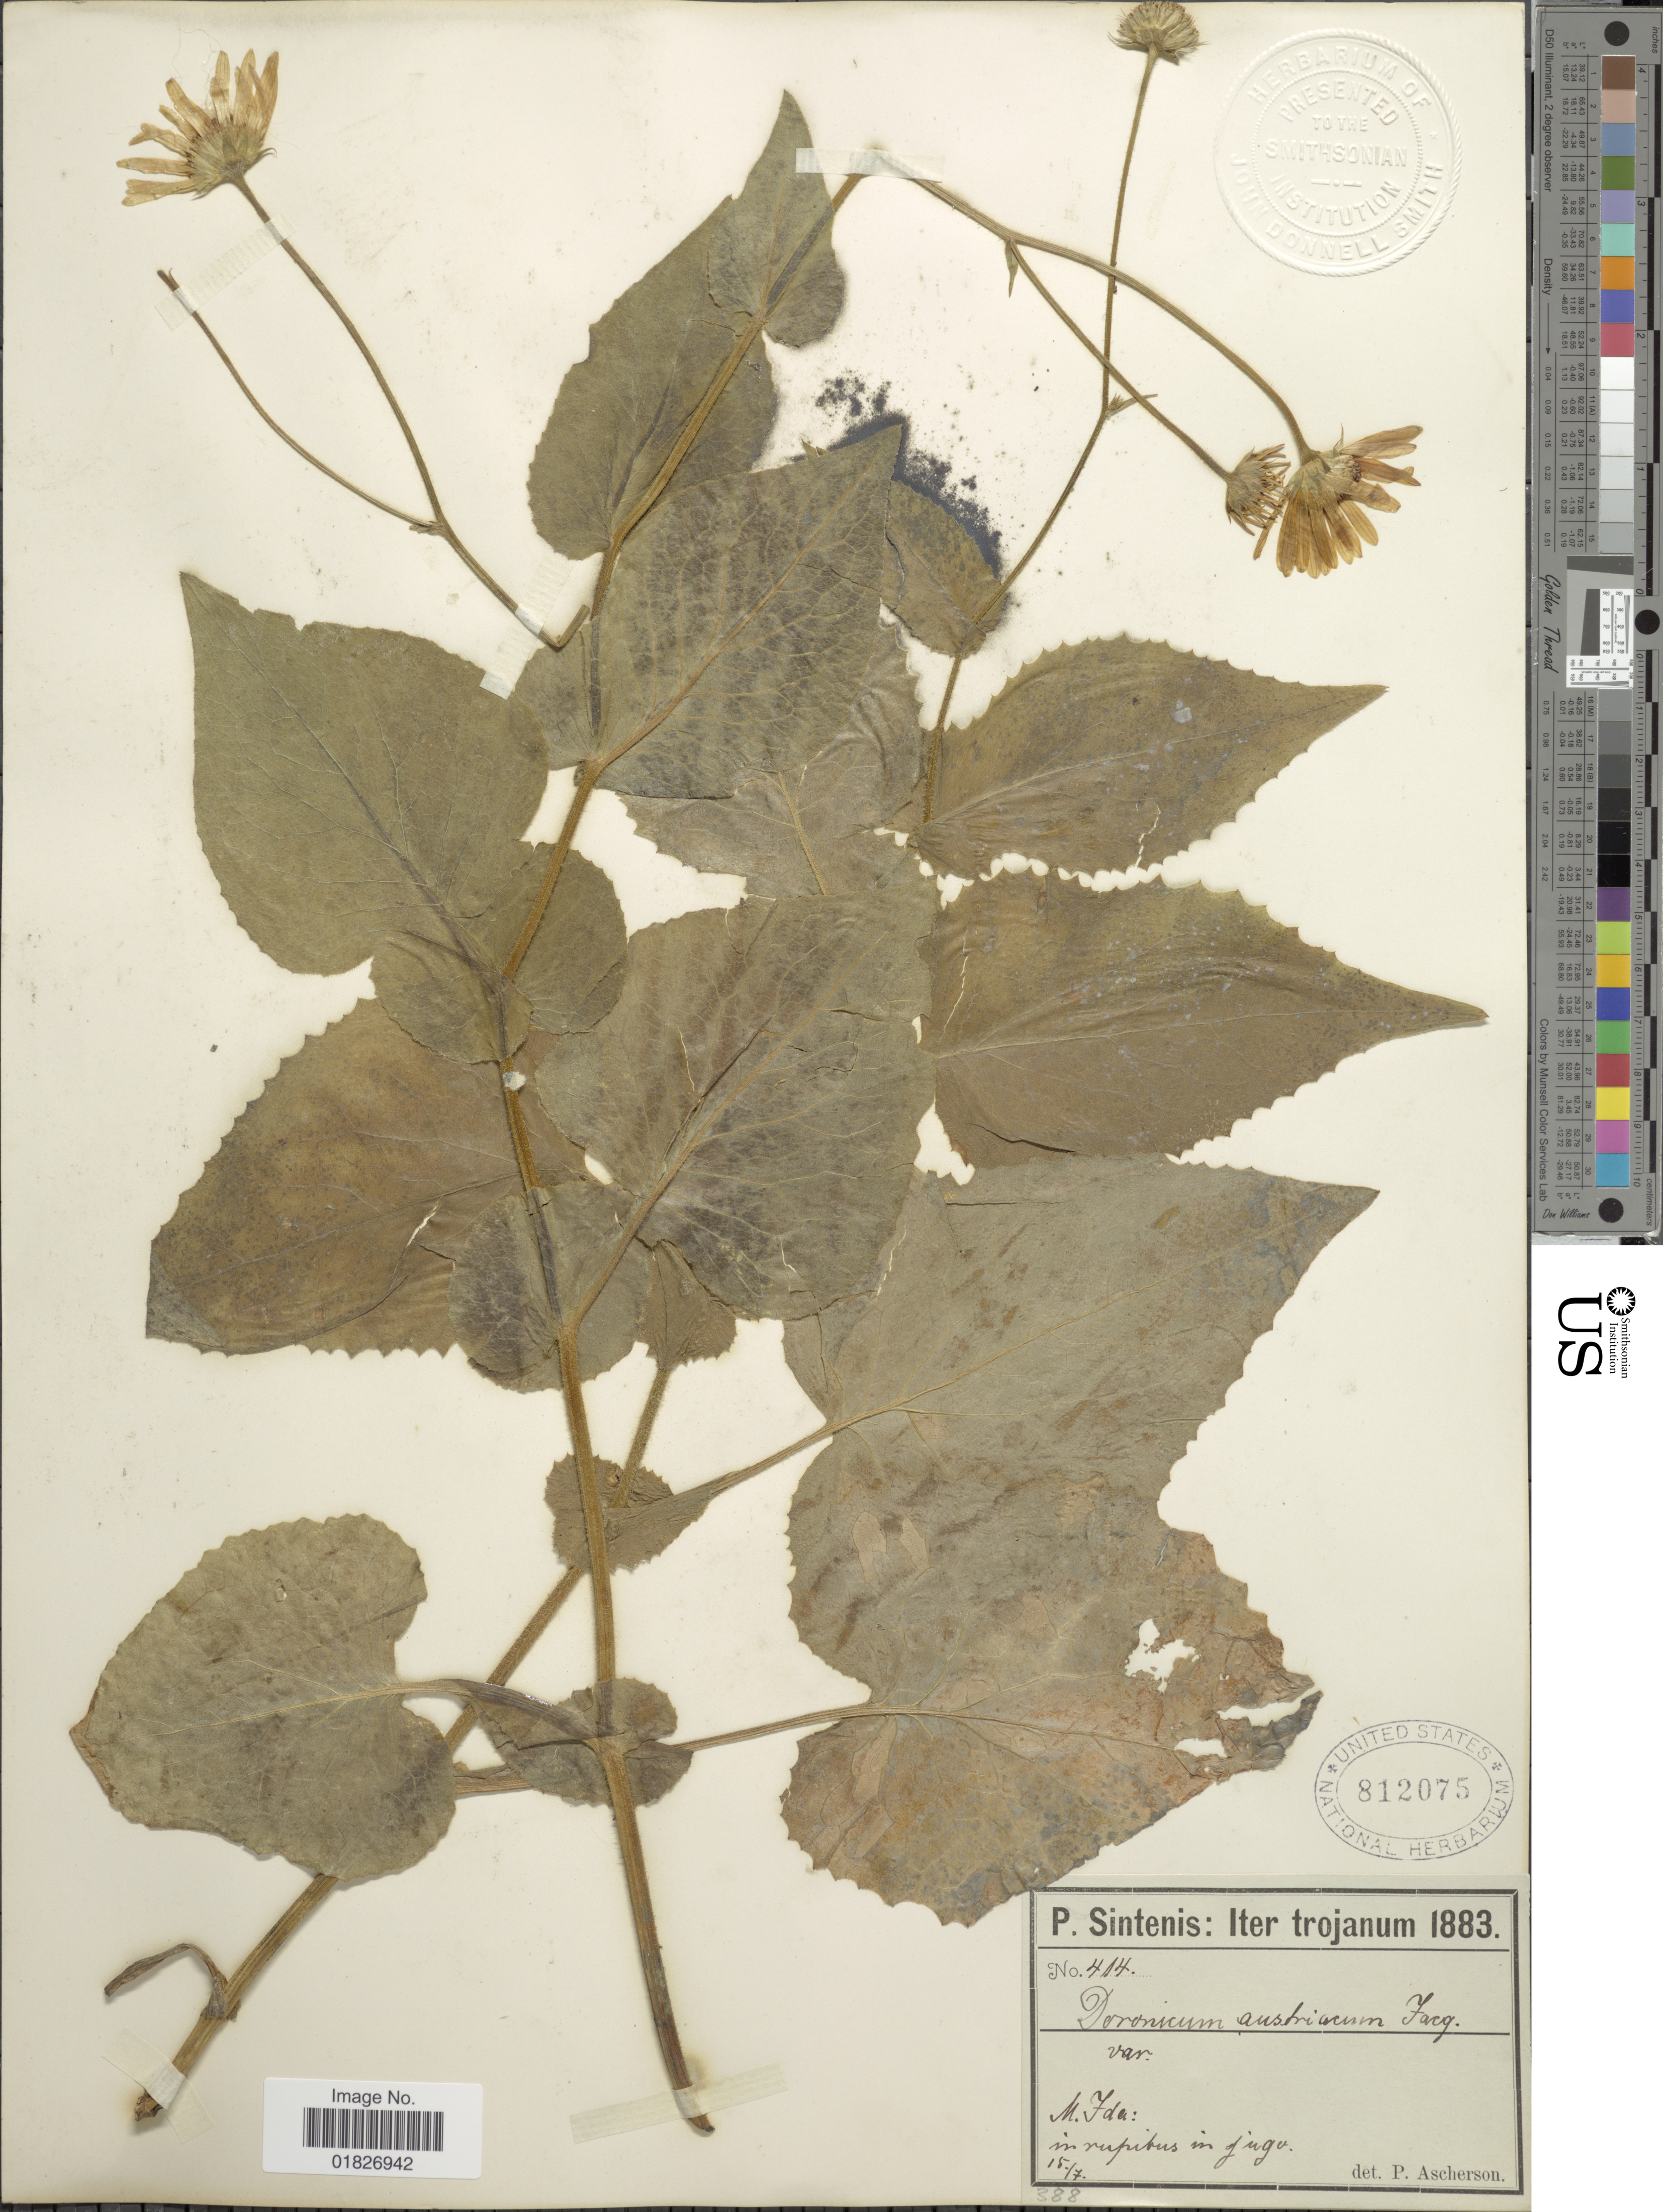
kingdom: Plantae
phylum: Tracheophyta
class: Magnoliopsida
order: Asterales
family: Asteraceae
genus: Doronicum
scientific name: Doronicum austriacum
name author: Jacq.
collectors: P. Sintenis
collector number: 414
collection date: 1883-07-15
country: Turkey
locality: Trojanum, M. Ida.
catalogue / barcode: US 812075